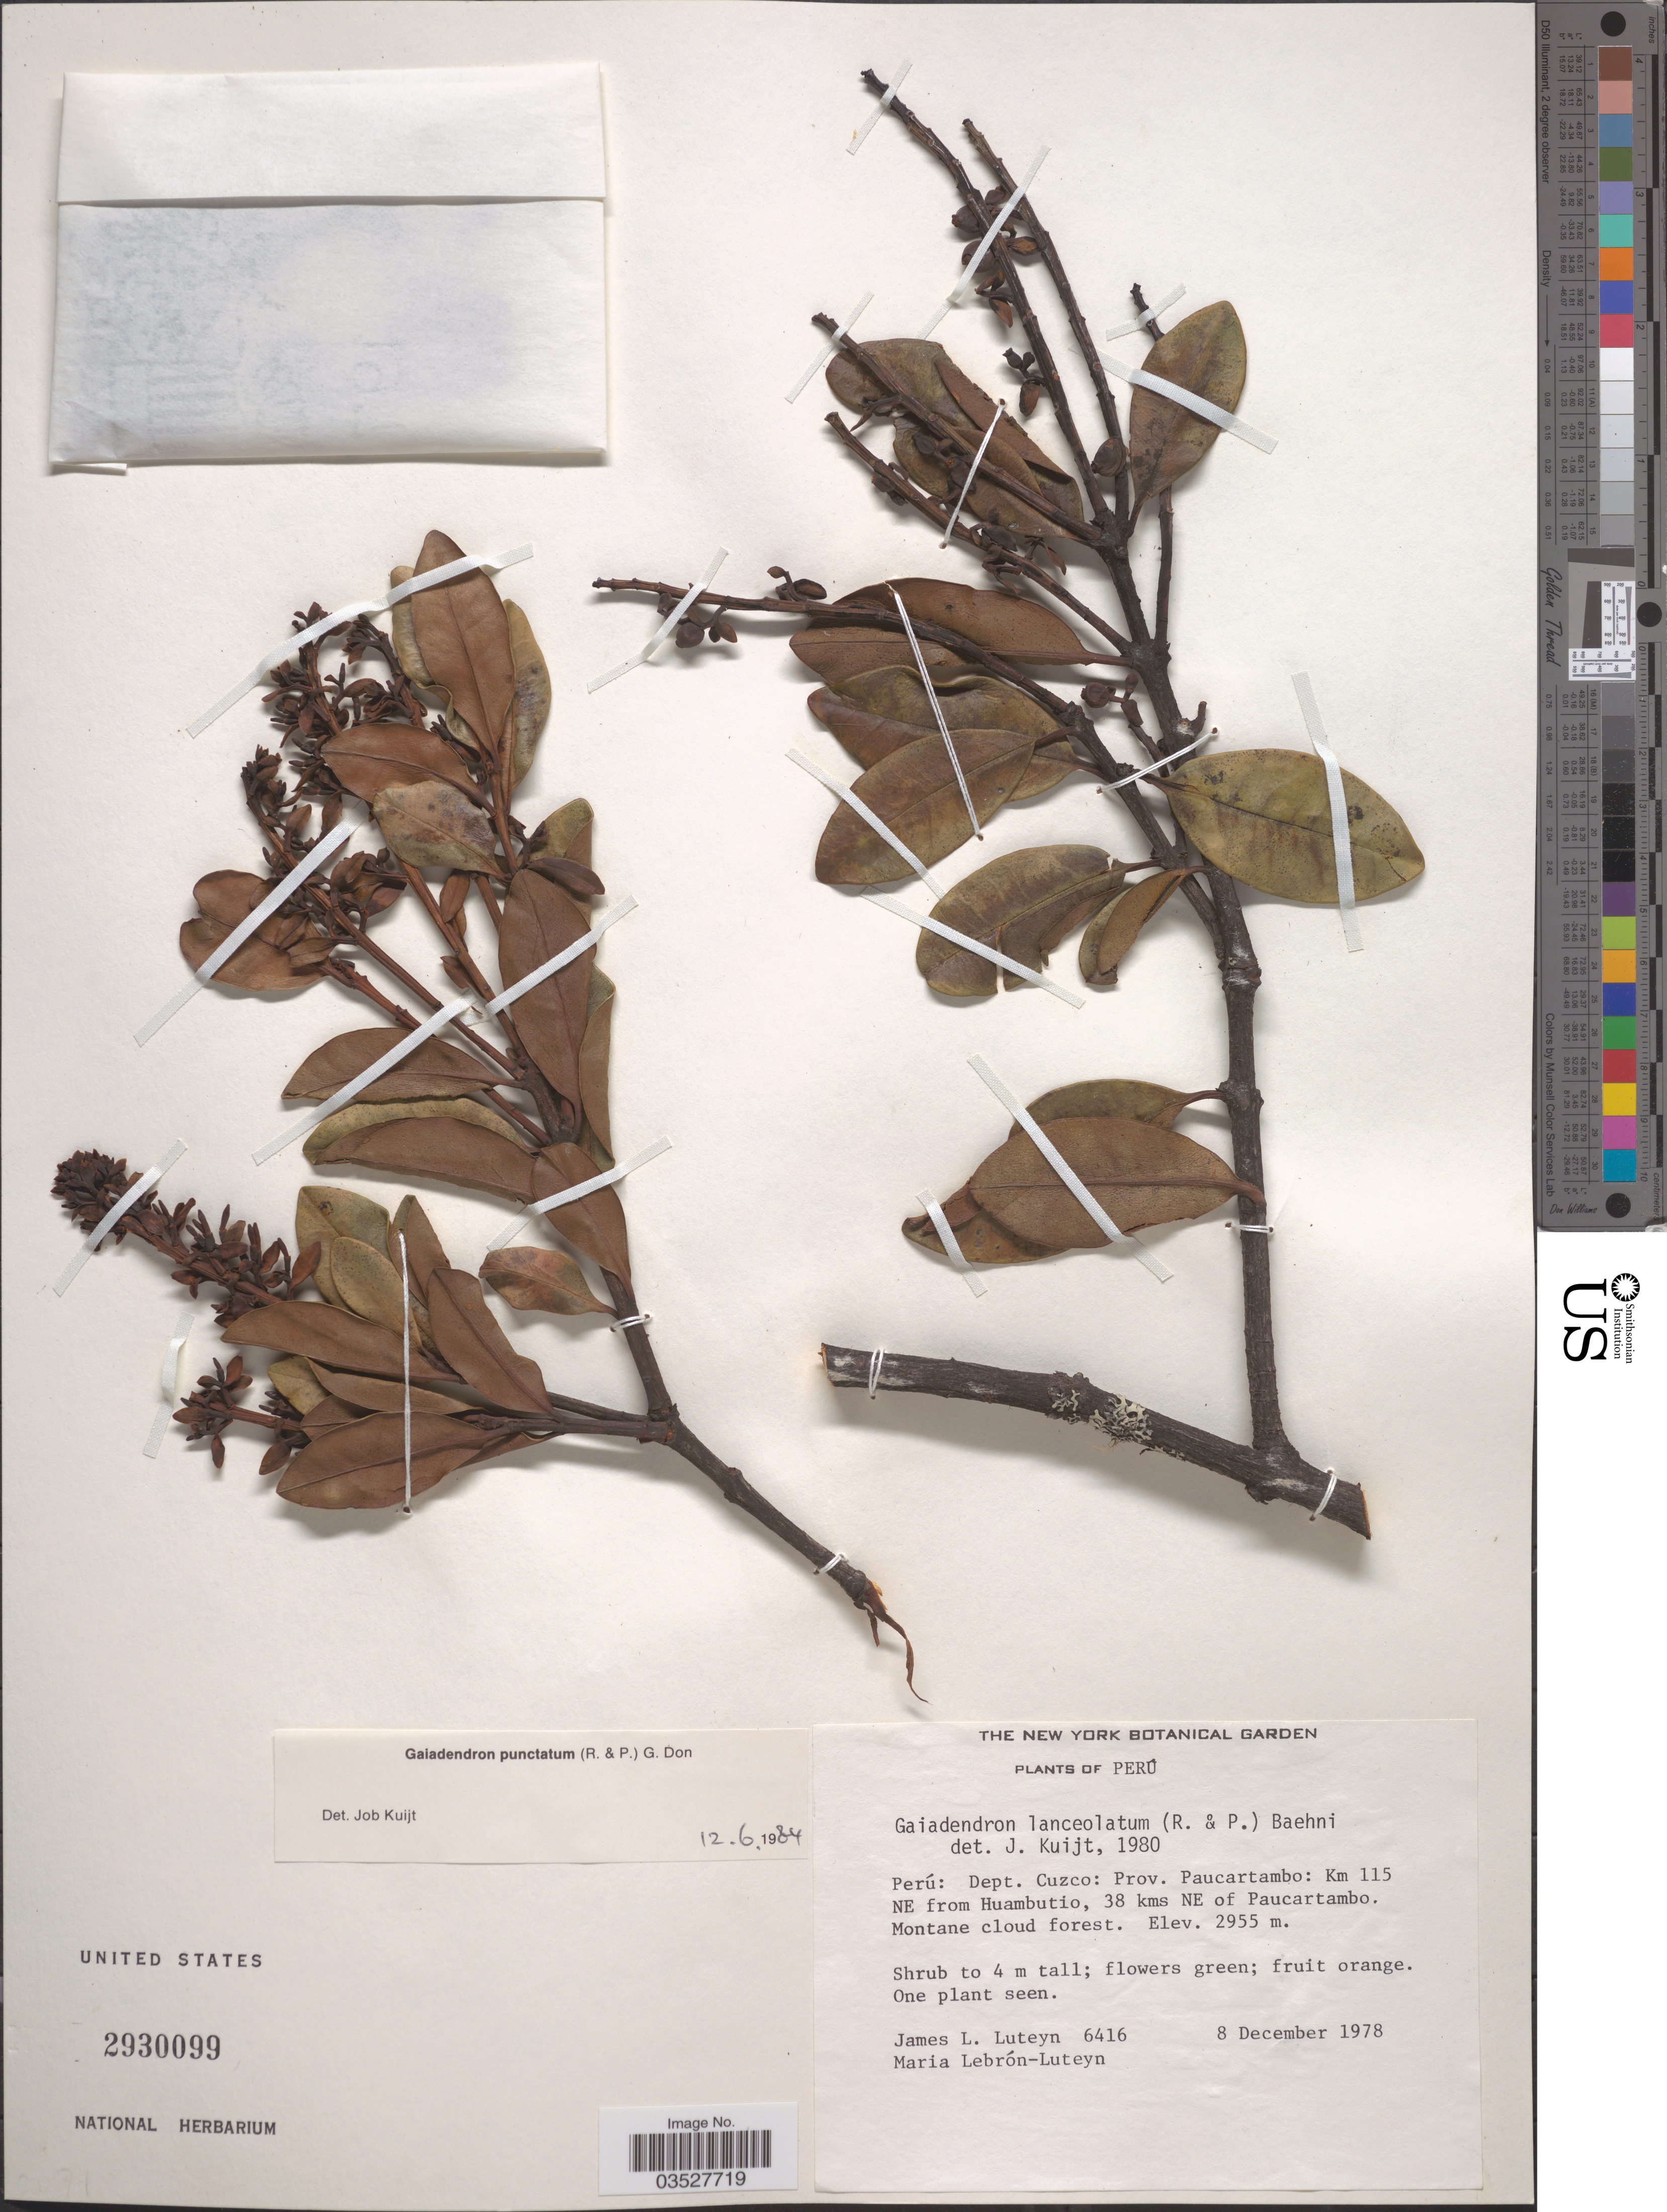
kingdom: Plantae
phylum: Tracheophyta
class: Magnoliopsida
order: Santalales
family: Loranthaceae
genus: Gaiadendron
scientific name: Gaiadendron punctatum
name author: (Ruiz & Pav.) G. Don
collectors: J. Luteyn & M. L. Lebrón-Luteyn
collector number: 6416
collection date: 1978-12-08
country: Peru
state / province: Cusco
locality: Dept. Cuzco: Prov. Paucartambo: Km 115 NE from Huambutio, 38 kms NE of Paucartambo.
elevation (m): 2955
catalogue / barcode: US 2930099